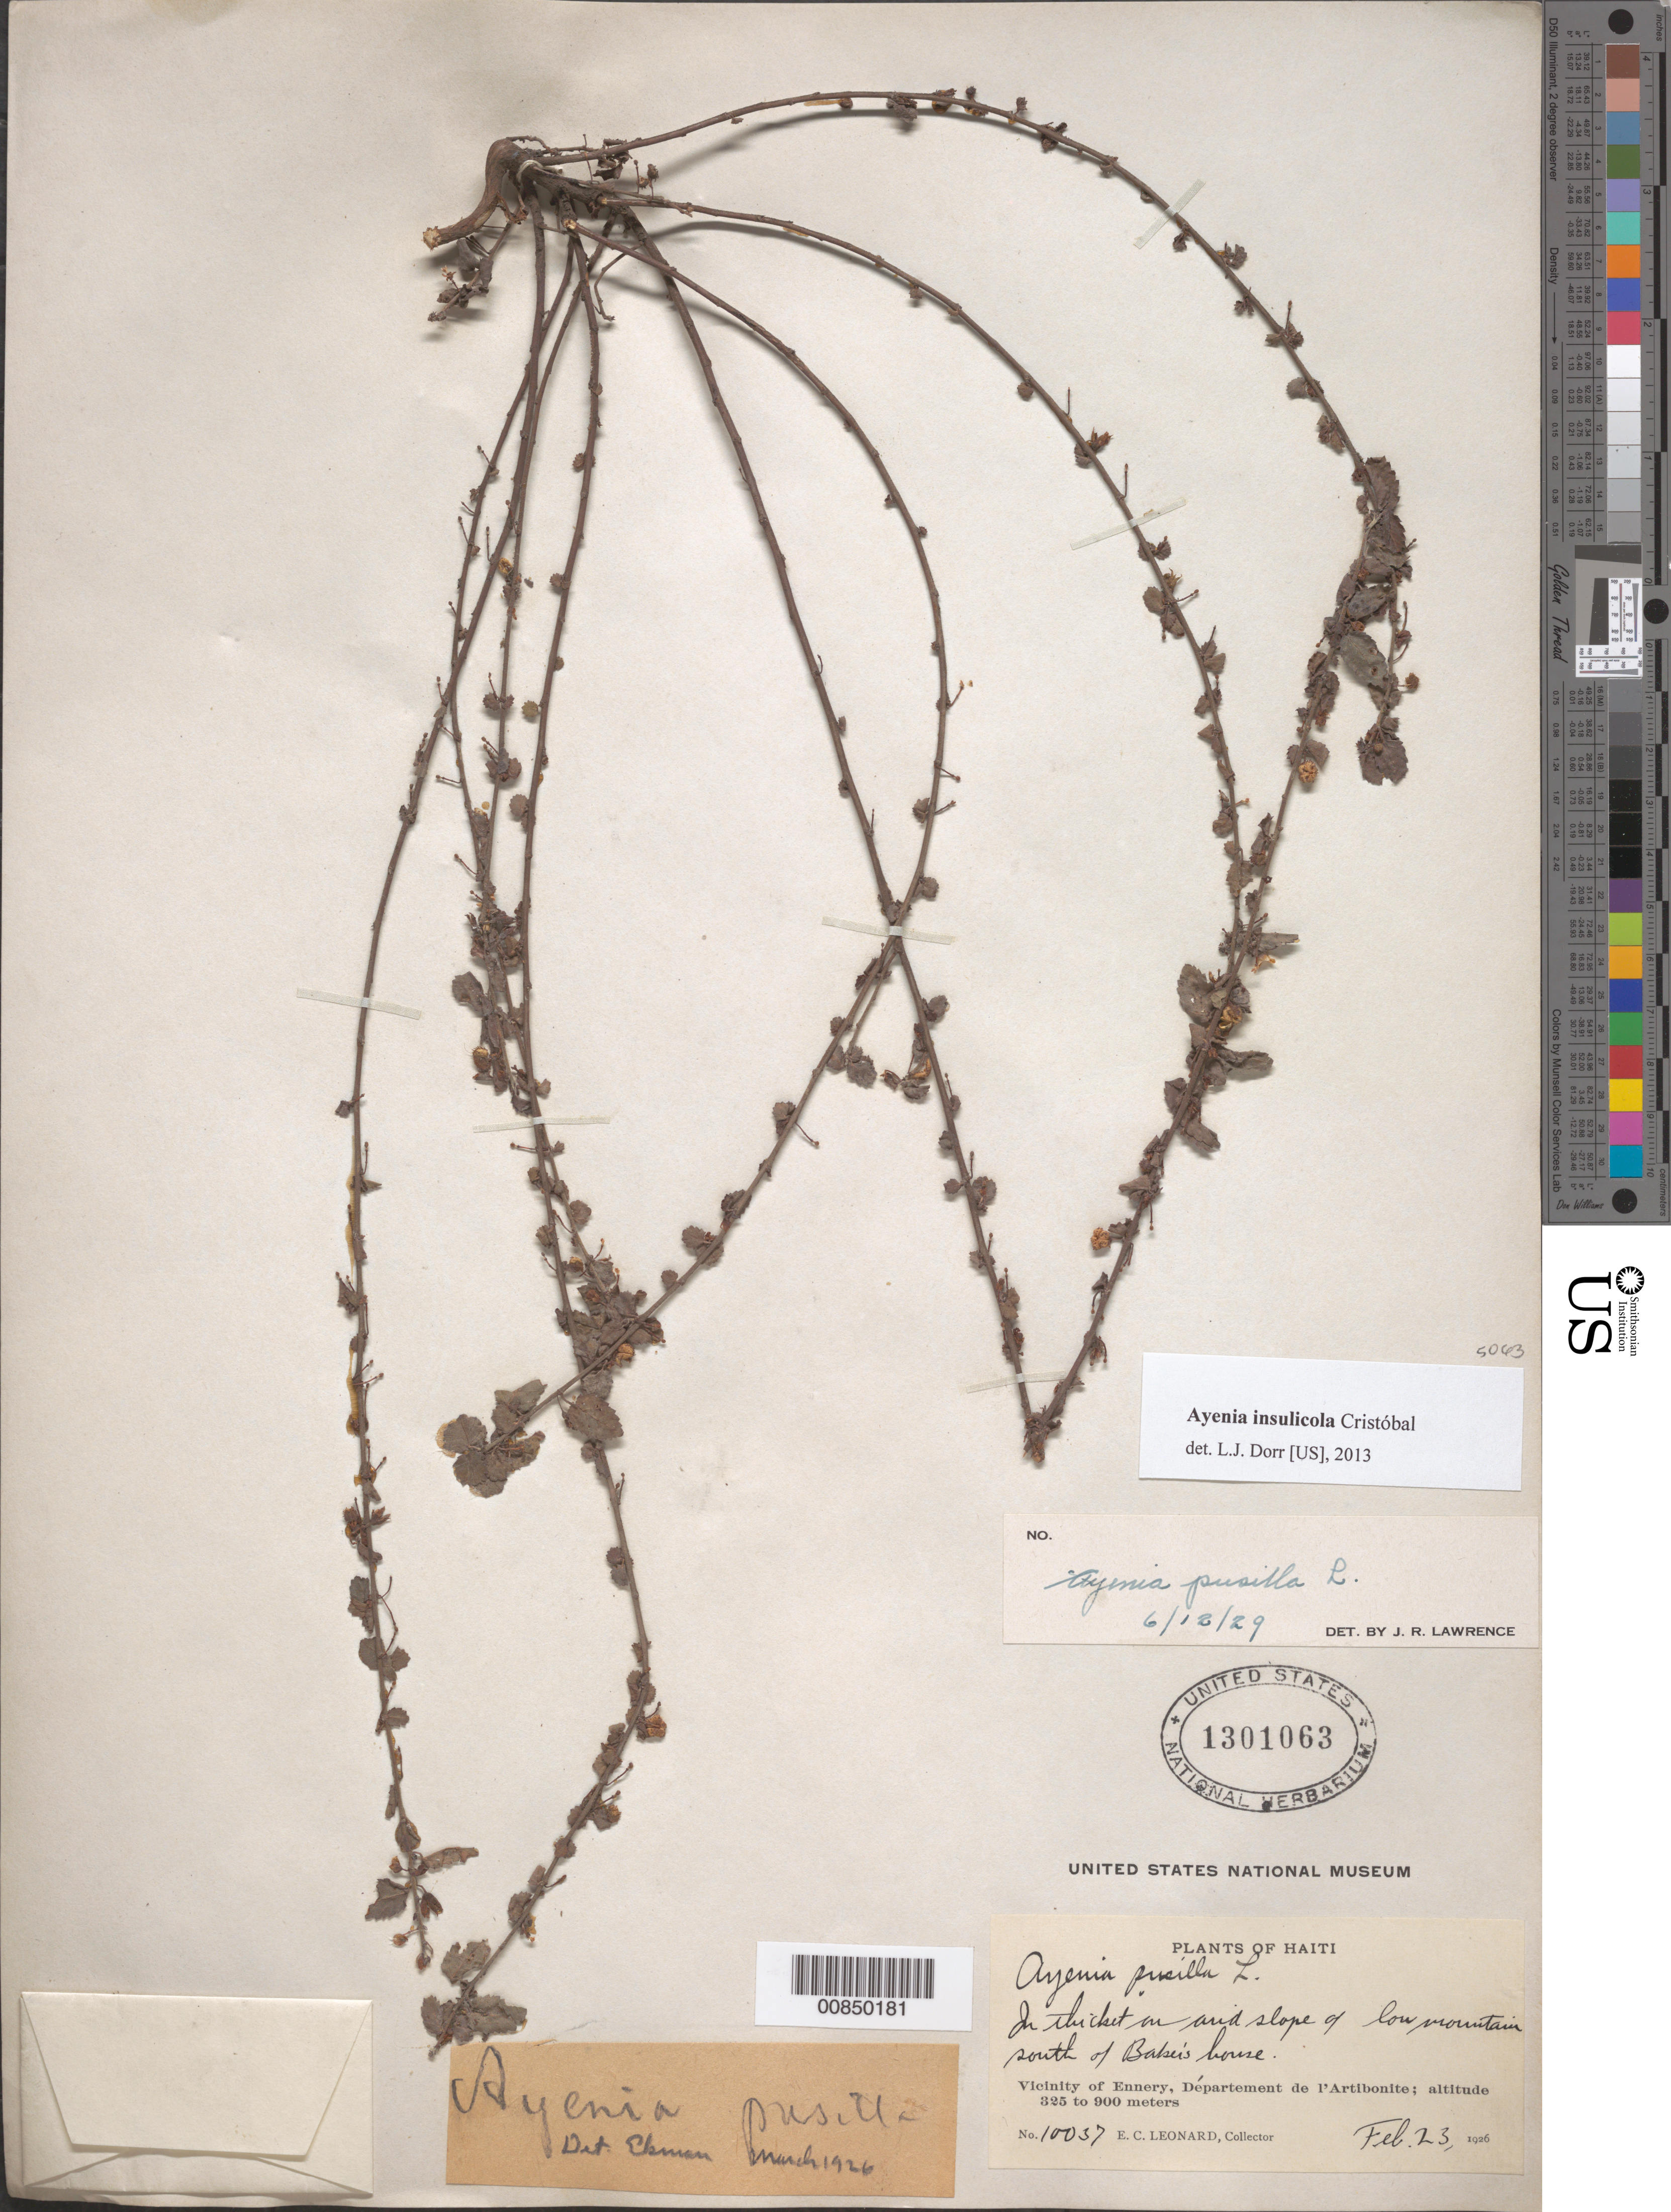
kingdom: Plantae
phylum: Tracheophyta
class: Magnoliopsida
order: Malvales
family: Malvaceae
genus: Ayenia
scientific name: Ayenia insulicola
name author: Cristóbal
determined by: Dorr, L. J., (BOT), Smithsonian Institution - National Museum of Natural History (UNITED STATES)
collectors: E. C. Leonard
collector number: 10037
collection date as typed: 23 Feb 1926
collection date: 1926-02-23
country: Haiti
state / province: Artibonite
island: Hispaniola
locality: Vicinity of Ennery, S of Baker's house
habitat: In thicket on arid slope of low mountain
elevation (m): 325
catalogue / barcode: US 1301063